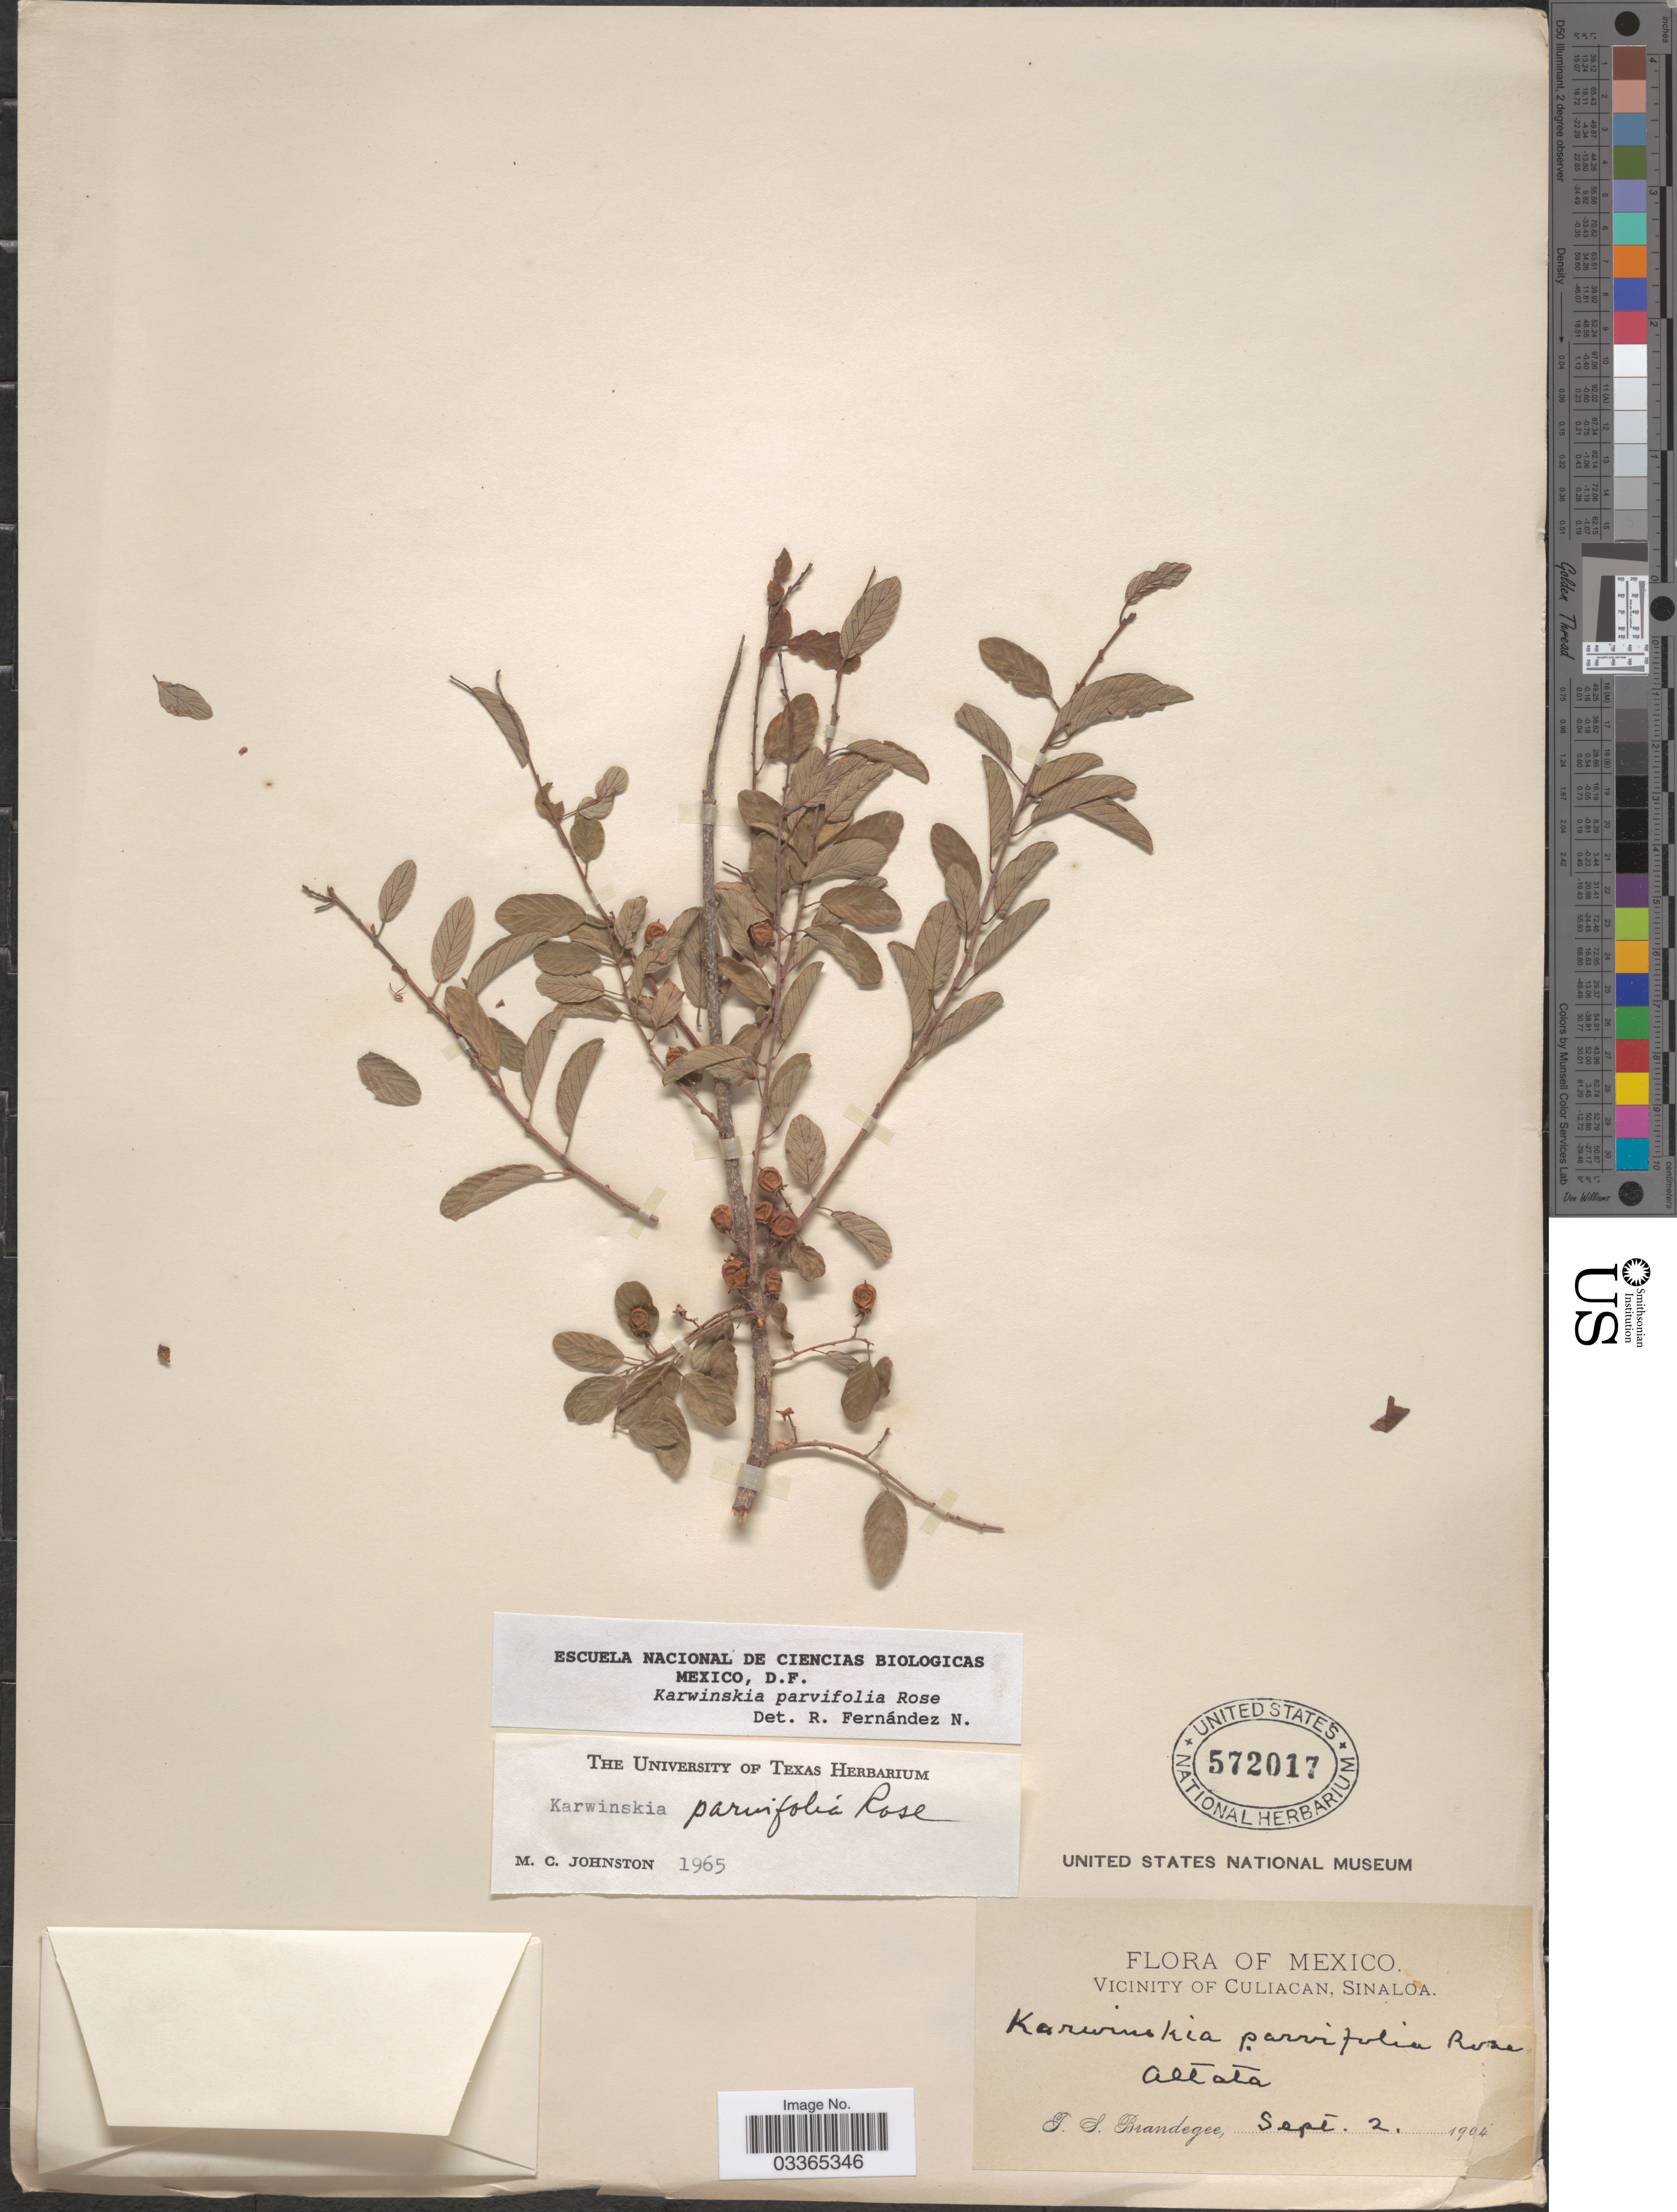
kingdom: Plantae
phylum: Tracheophyta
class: Magnoliopsida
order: Rosales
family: Rhamnaceae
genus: Karwinskia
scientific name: Karwinskia parvifolia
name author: Rose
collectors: T. S. Brandegee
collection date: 1904-09-02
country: Mexico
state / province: Sinaloa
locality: Vicinity of Culiacan. Altata.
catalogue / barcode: US 572017